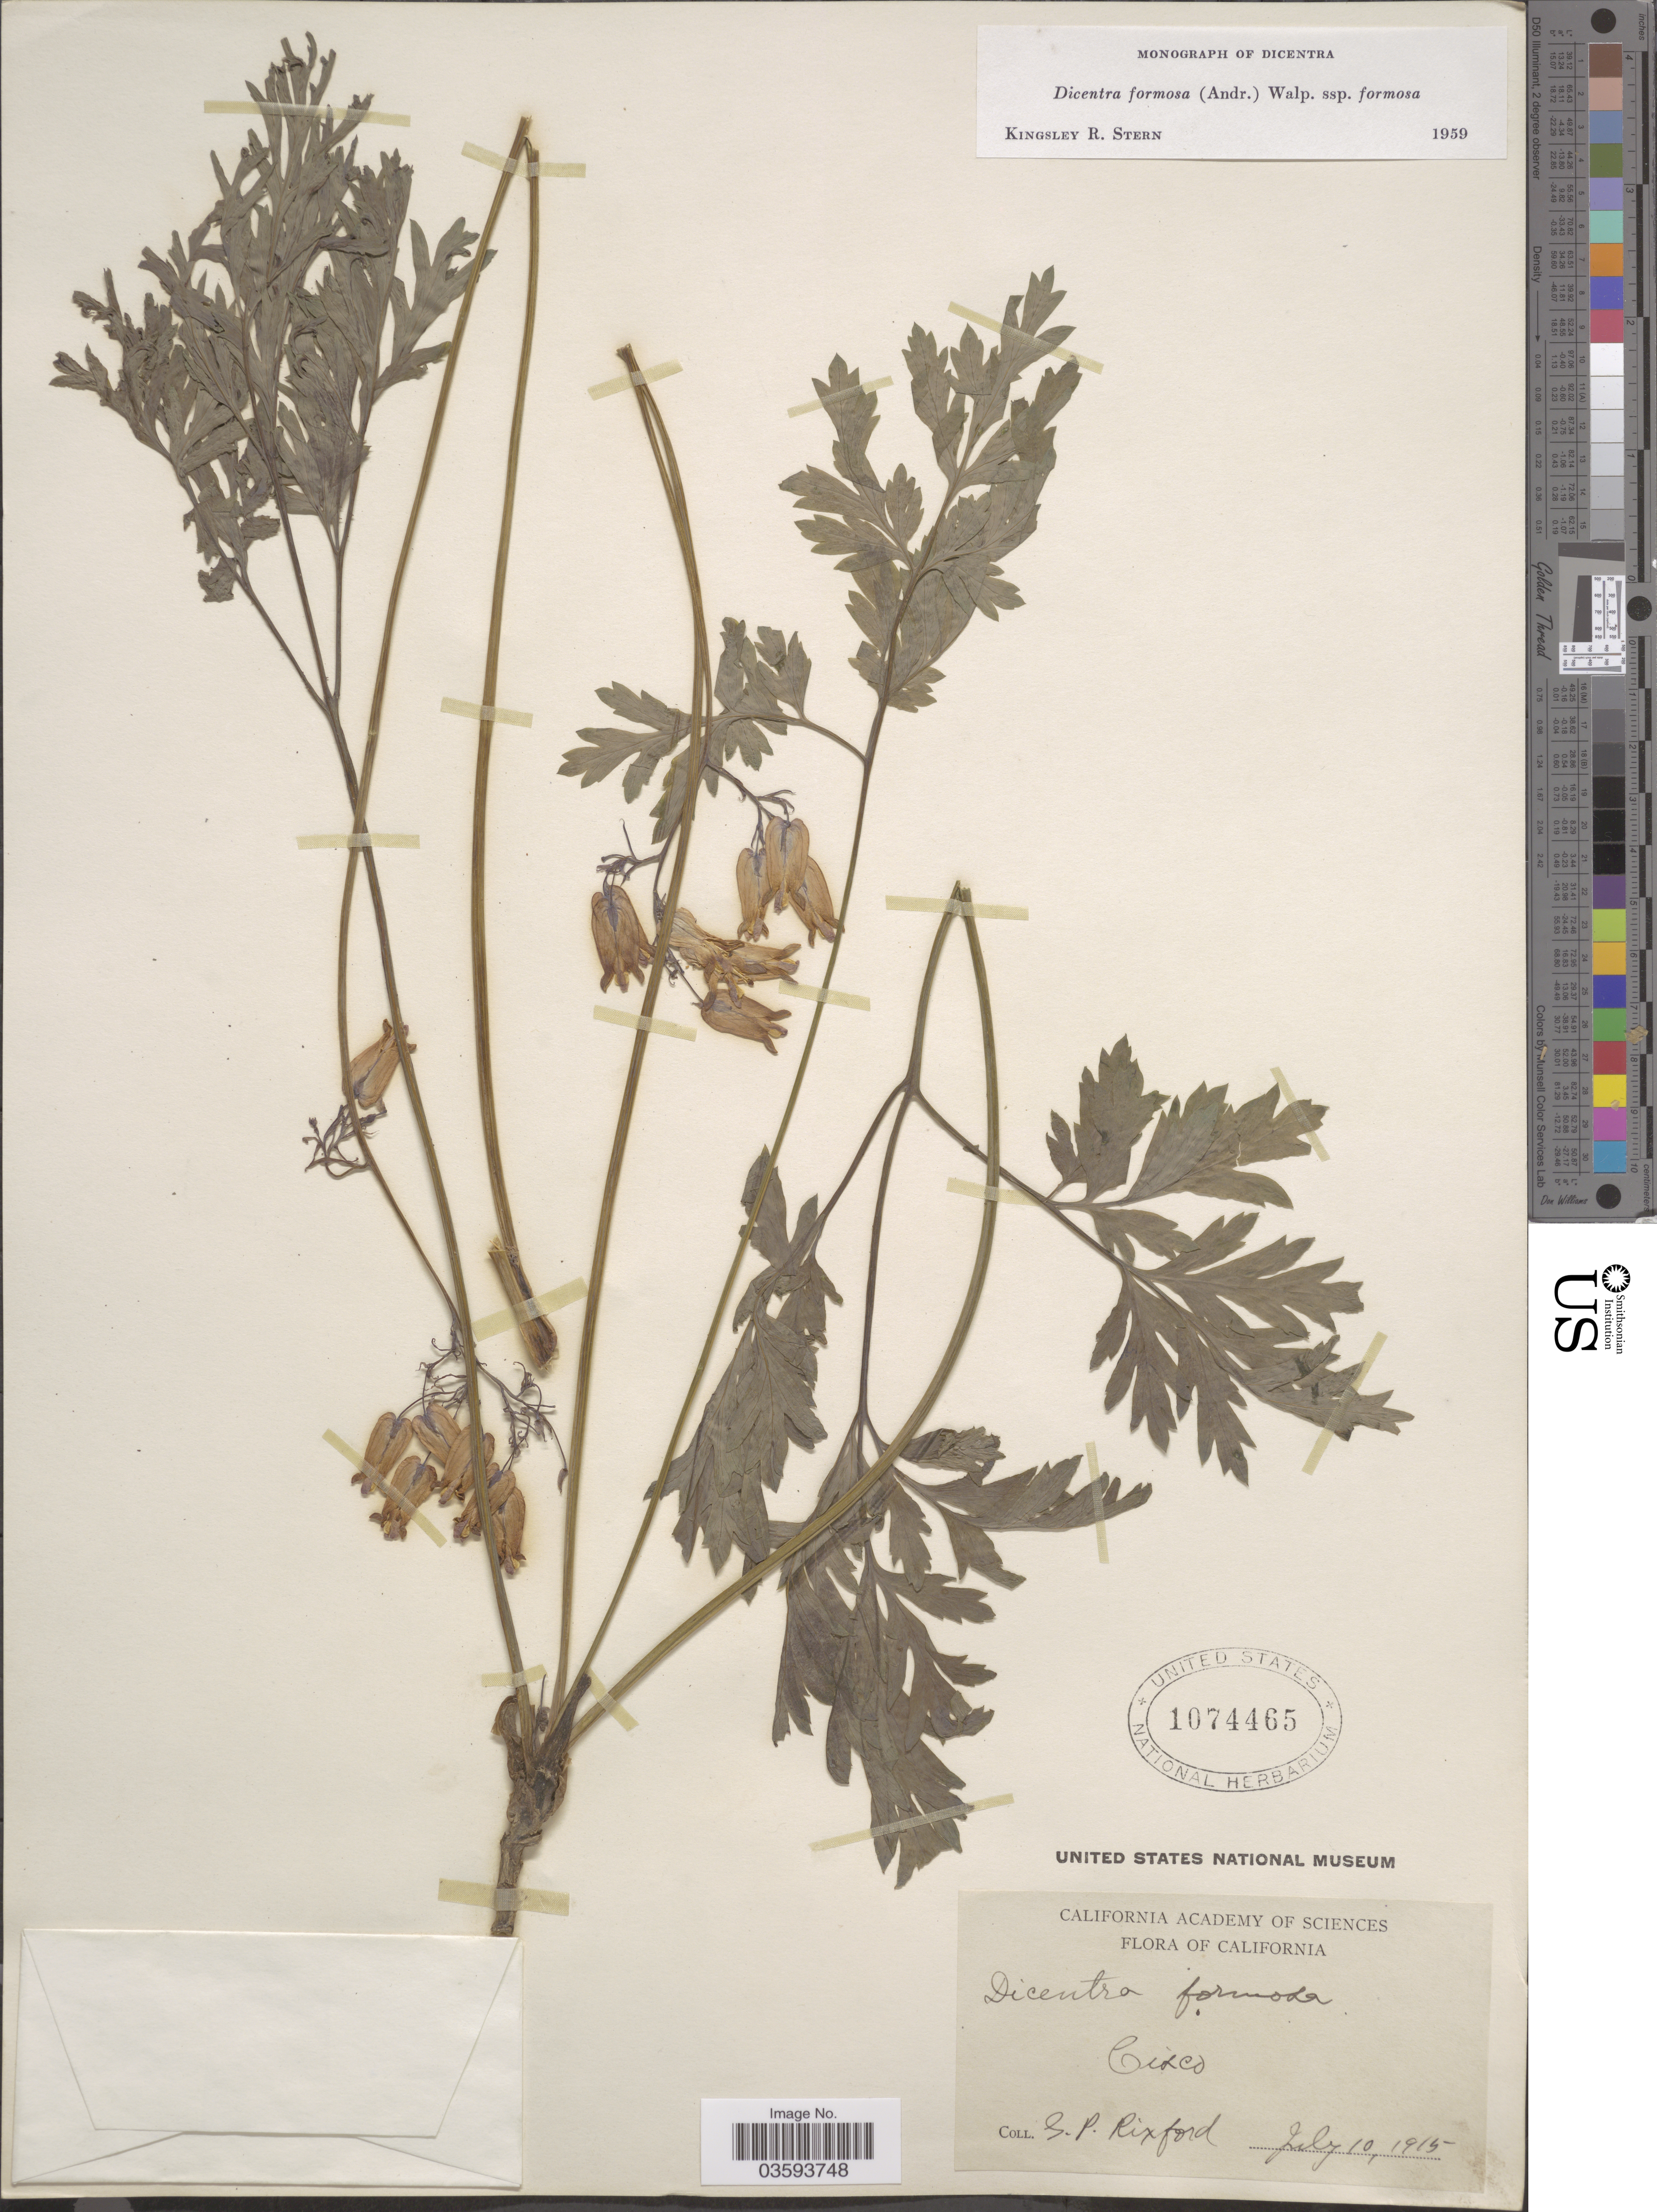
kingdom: Plantae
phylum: Tracheophyta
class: Magnoliopsida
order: Ranunculales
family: Papaveraceae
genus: Dicentra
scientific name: Dicentra formosa subsp. formosa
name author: (Haw.) Walp.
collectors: S. Rixford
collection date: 1915-07-10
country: United States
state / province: California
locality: Cisco.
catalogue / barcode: US 1074465